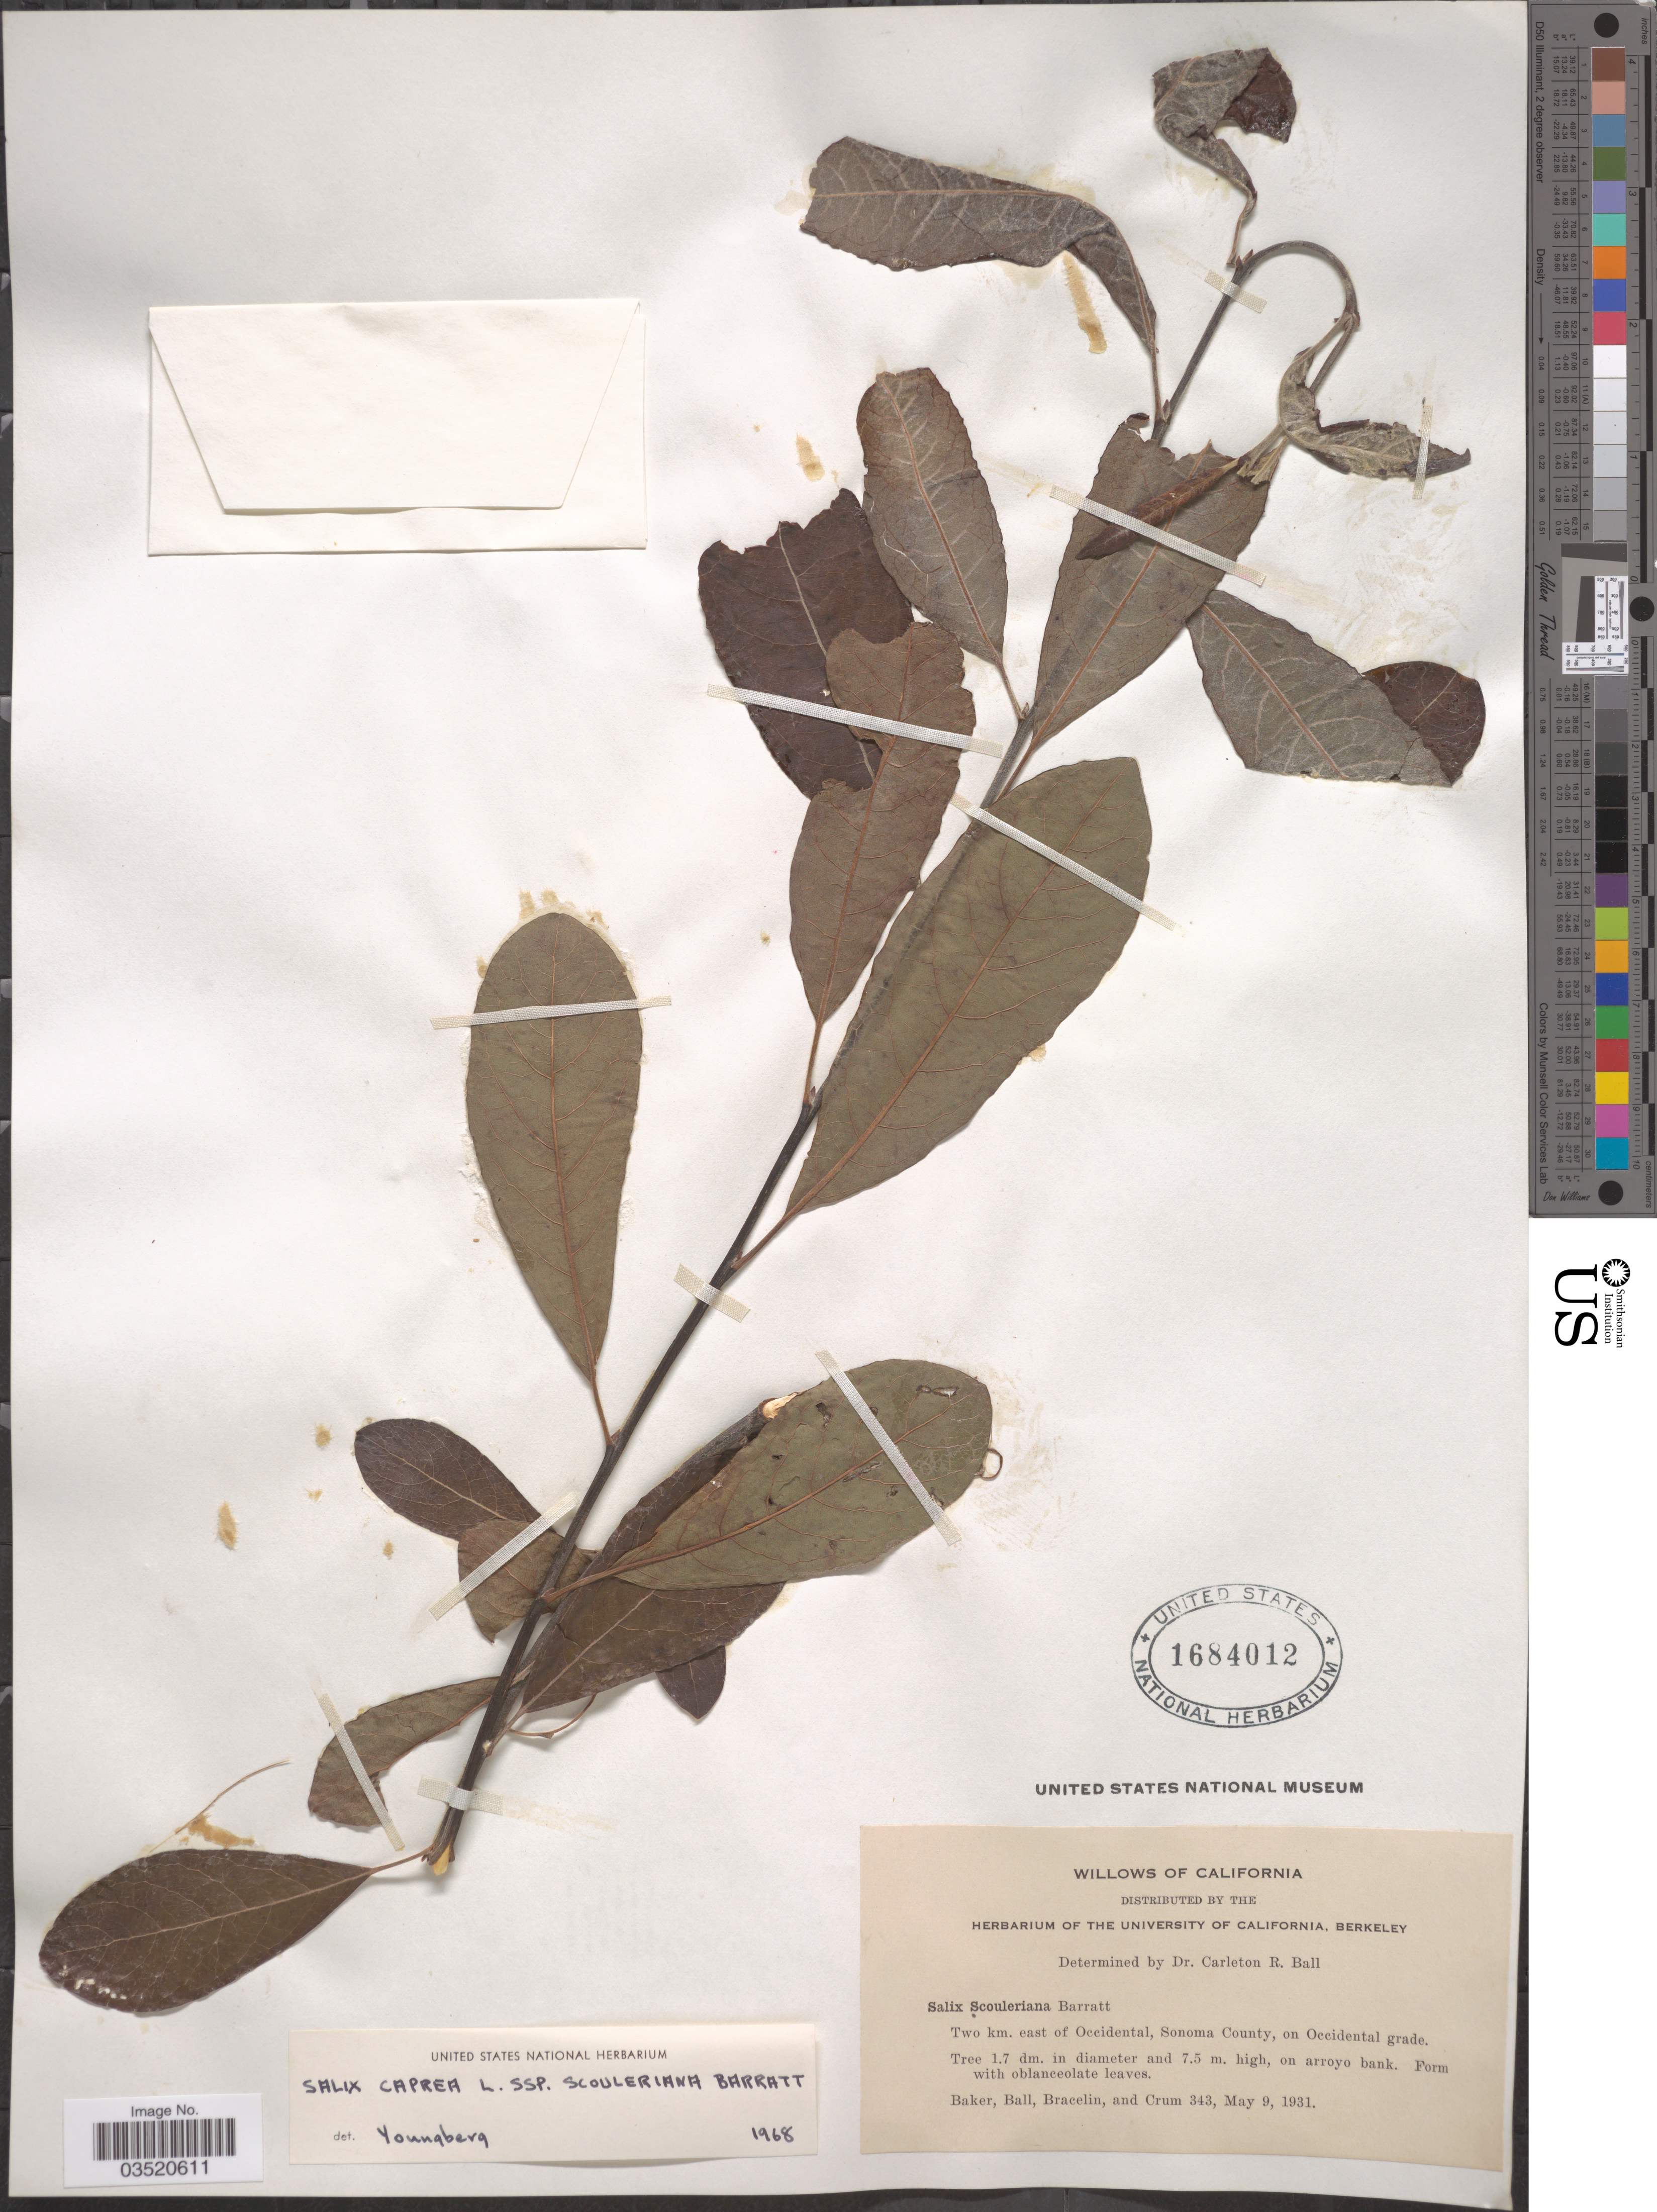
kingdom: Plantae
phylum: Tracheophyta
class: Magnoliopsida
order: Malpighiales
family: Salicaceae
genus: Salix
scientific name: Salix scouleriana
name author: Barratt ex Hook.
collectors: -- Baker, -- Ball, Bracelin & Crum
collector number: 343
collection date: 1931-05-09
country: United States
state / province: California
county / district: Sonoma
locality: Two km. east of Occidental, Sonoma County, on Occidental grade.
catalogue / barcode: US 1684012